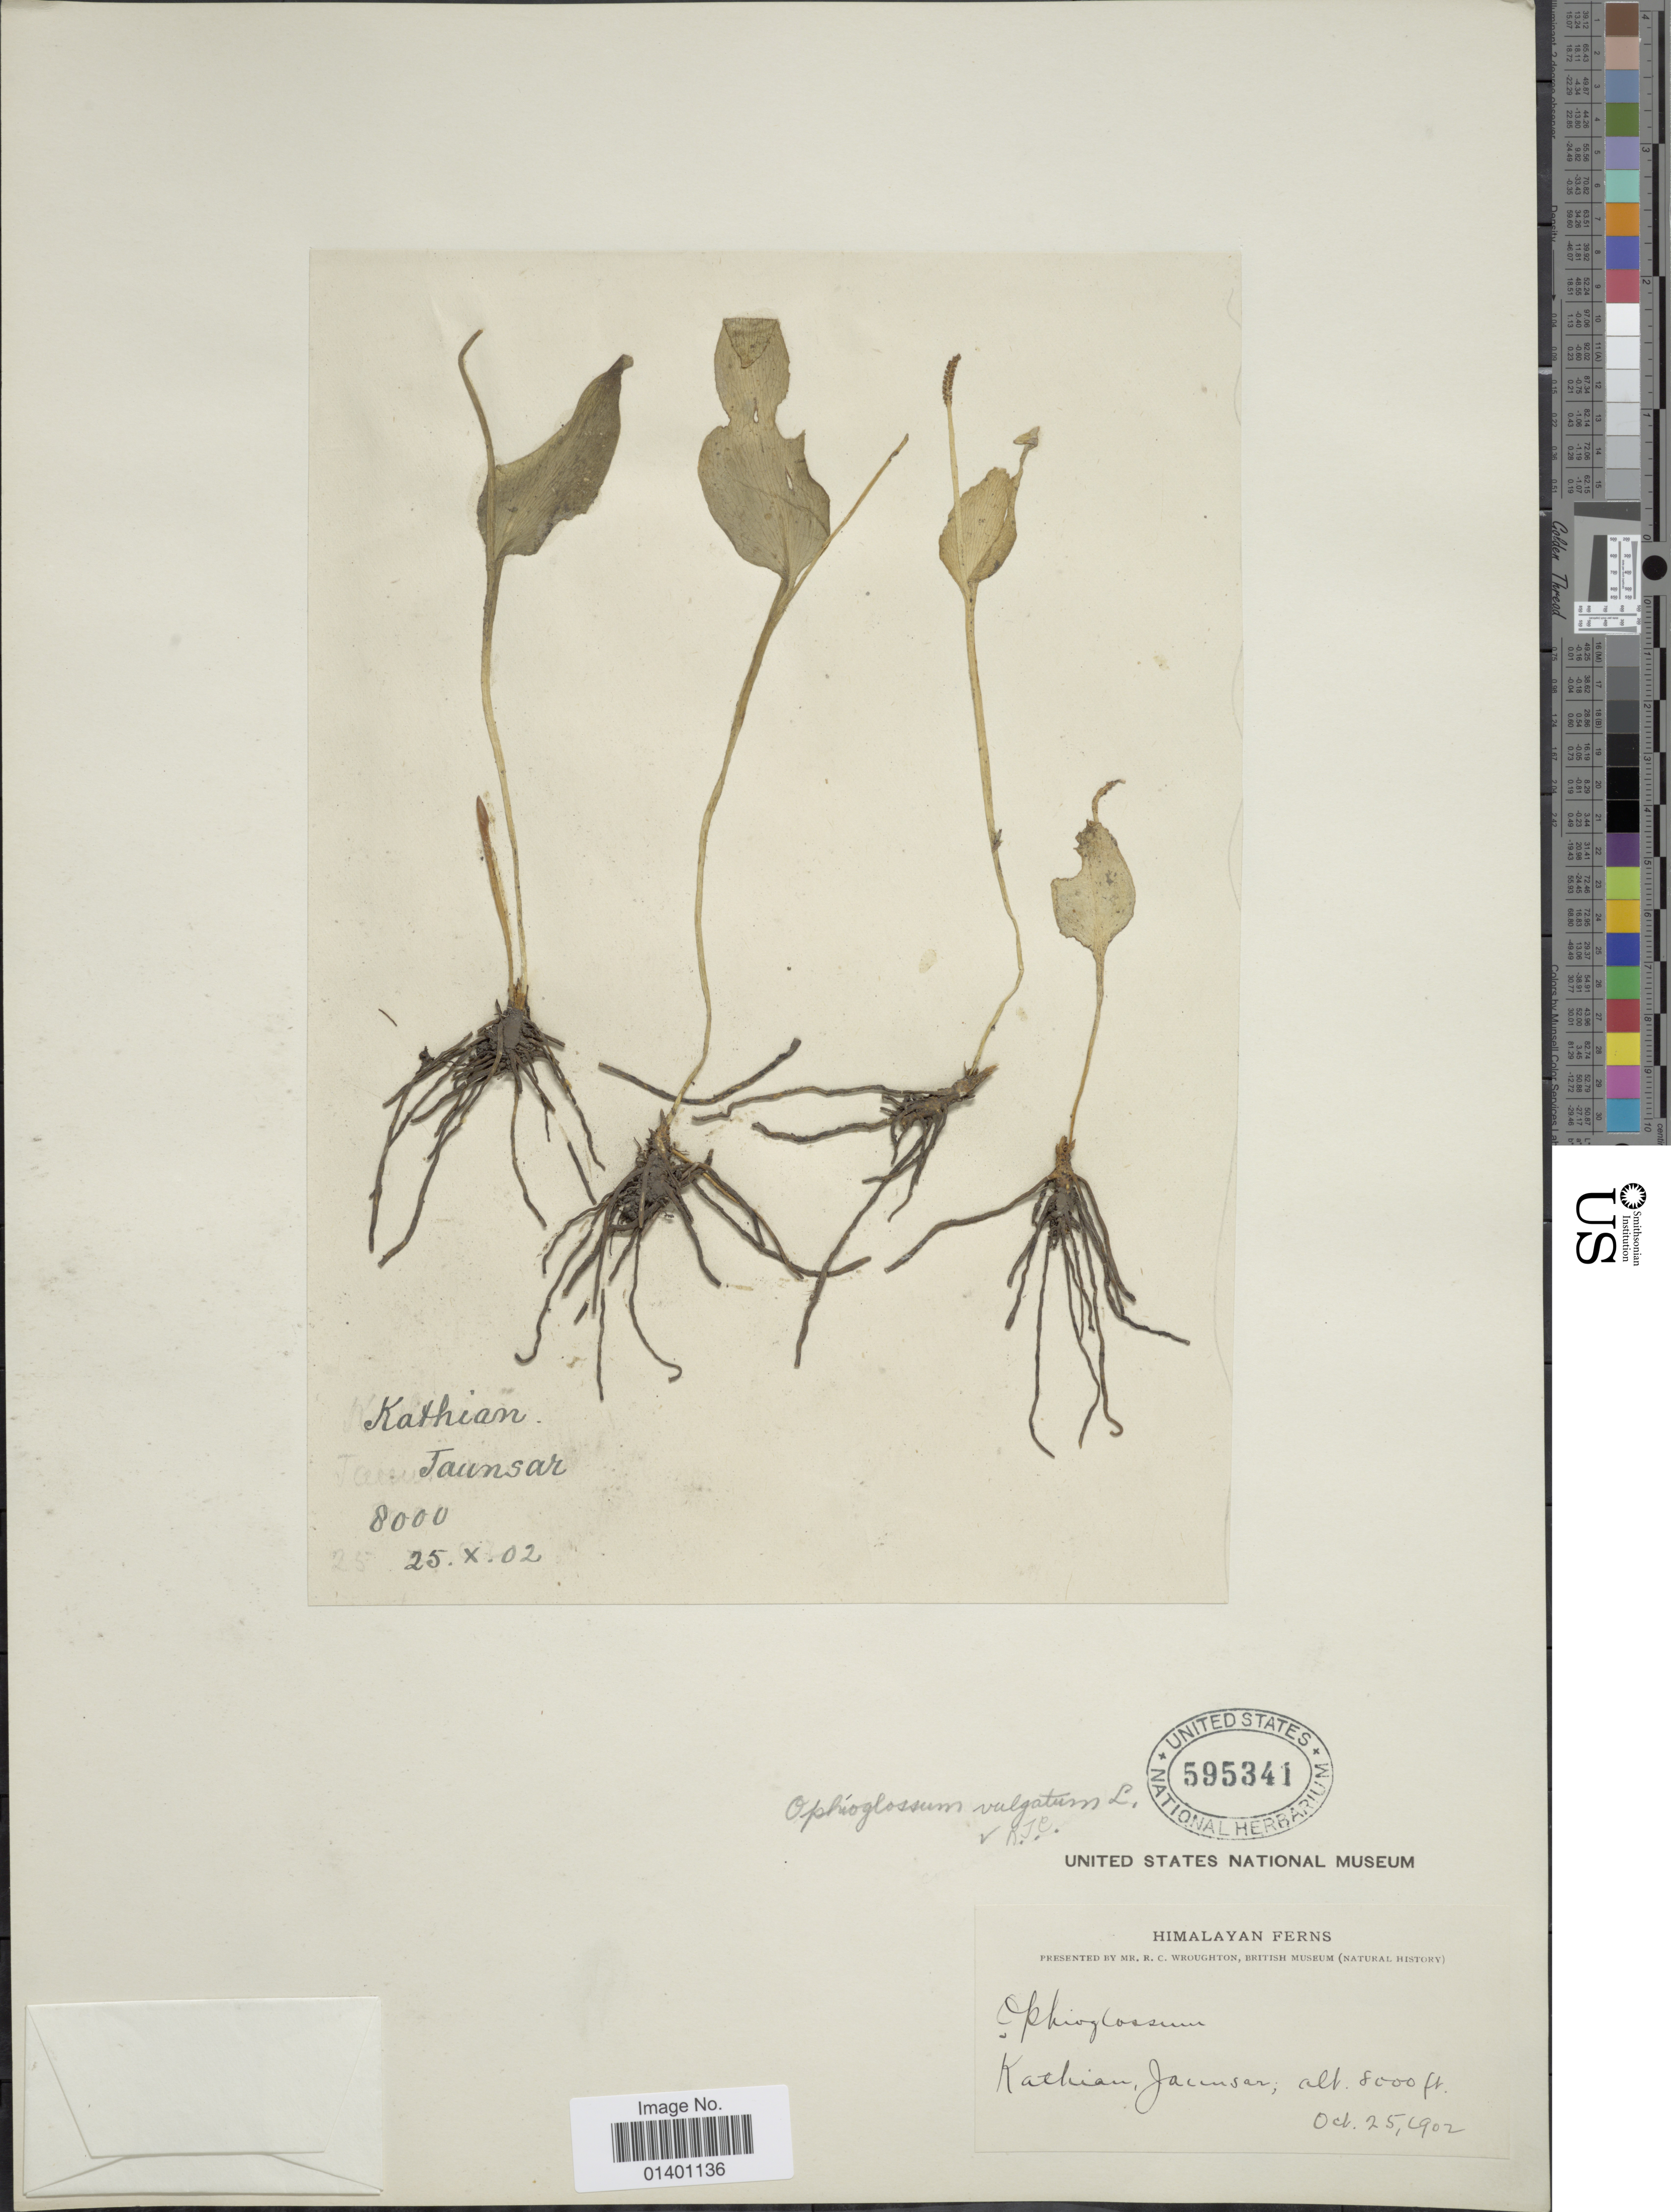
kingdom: Plantae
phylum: Tracheophyta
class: Polypodiopsida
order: Ophioglossales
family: Ophioglossaceae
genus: Ophioglossum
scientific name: Ophioglossum vulgatum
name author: L.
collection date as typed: Transcribed d/m/y: 25/10/2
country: India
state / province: Uttarakhand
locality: Kathian, Jaunsar, Himalayan ferns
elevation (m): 2438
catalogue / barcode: US 595341